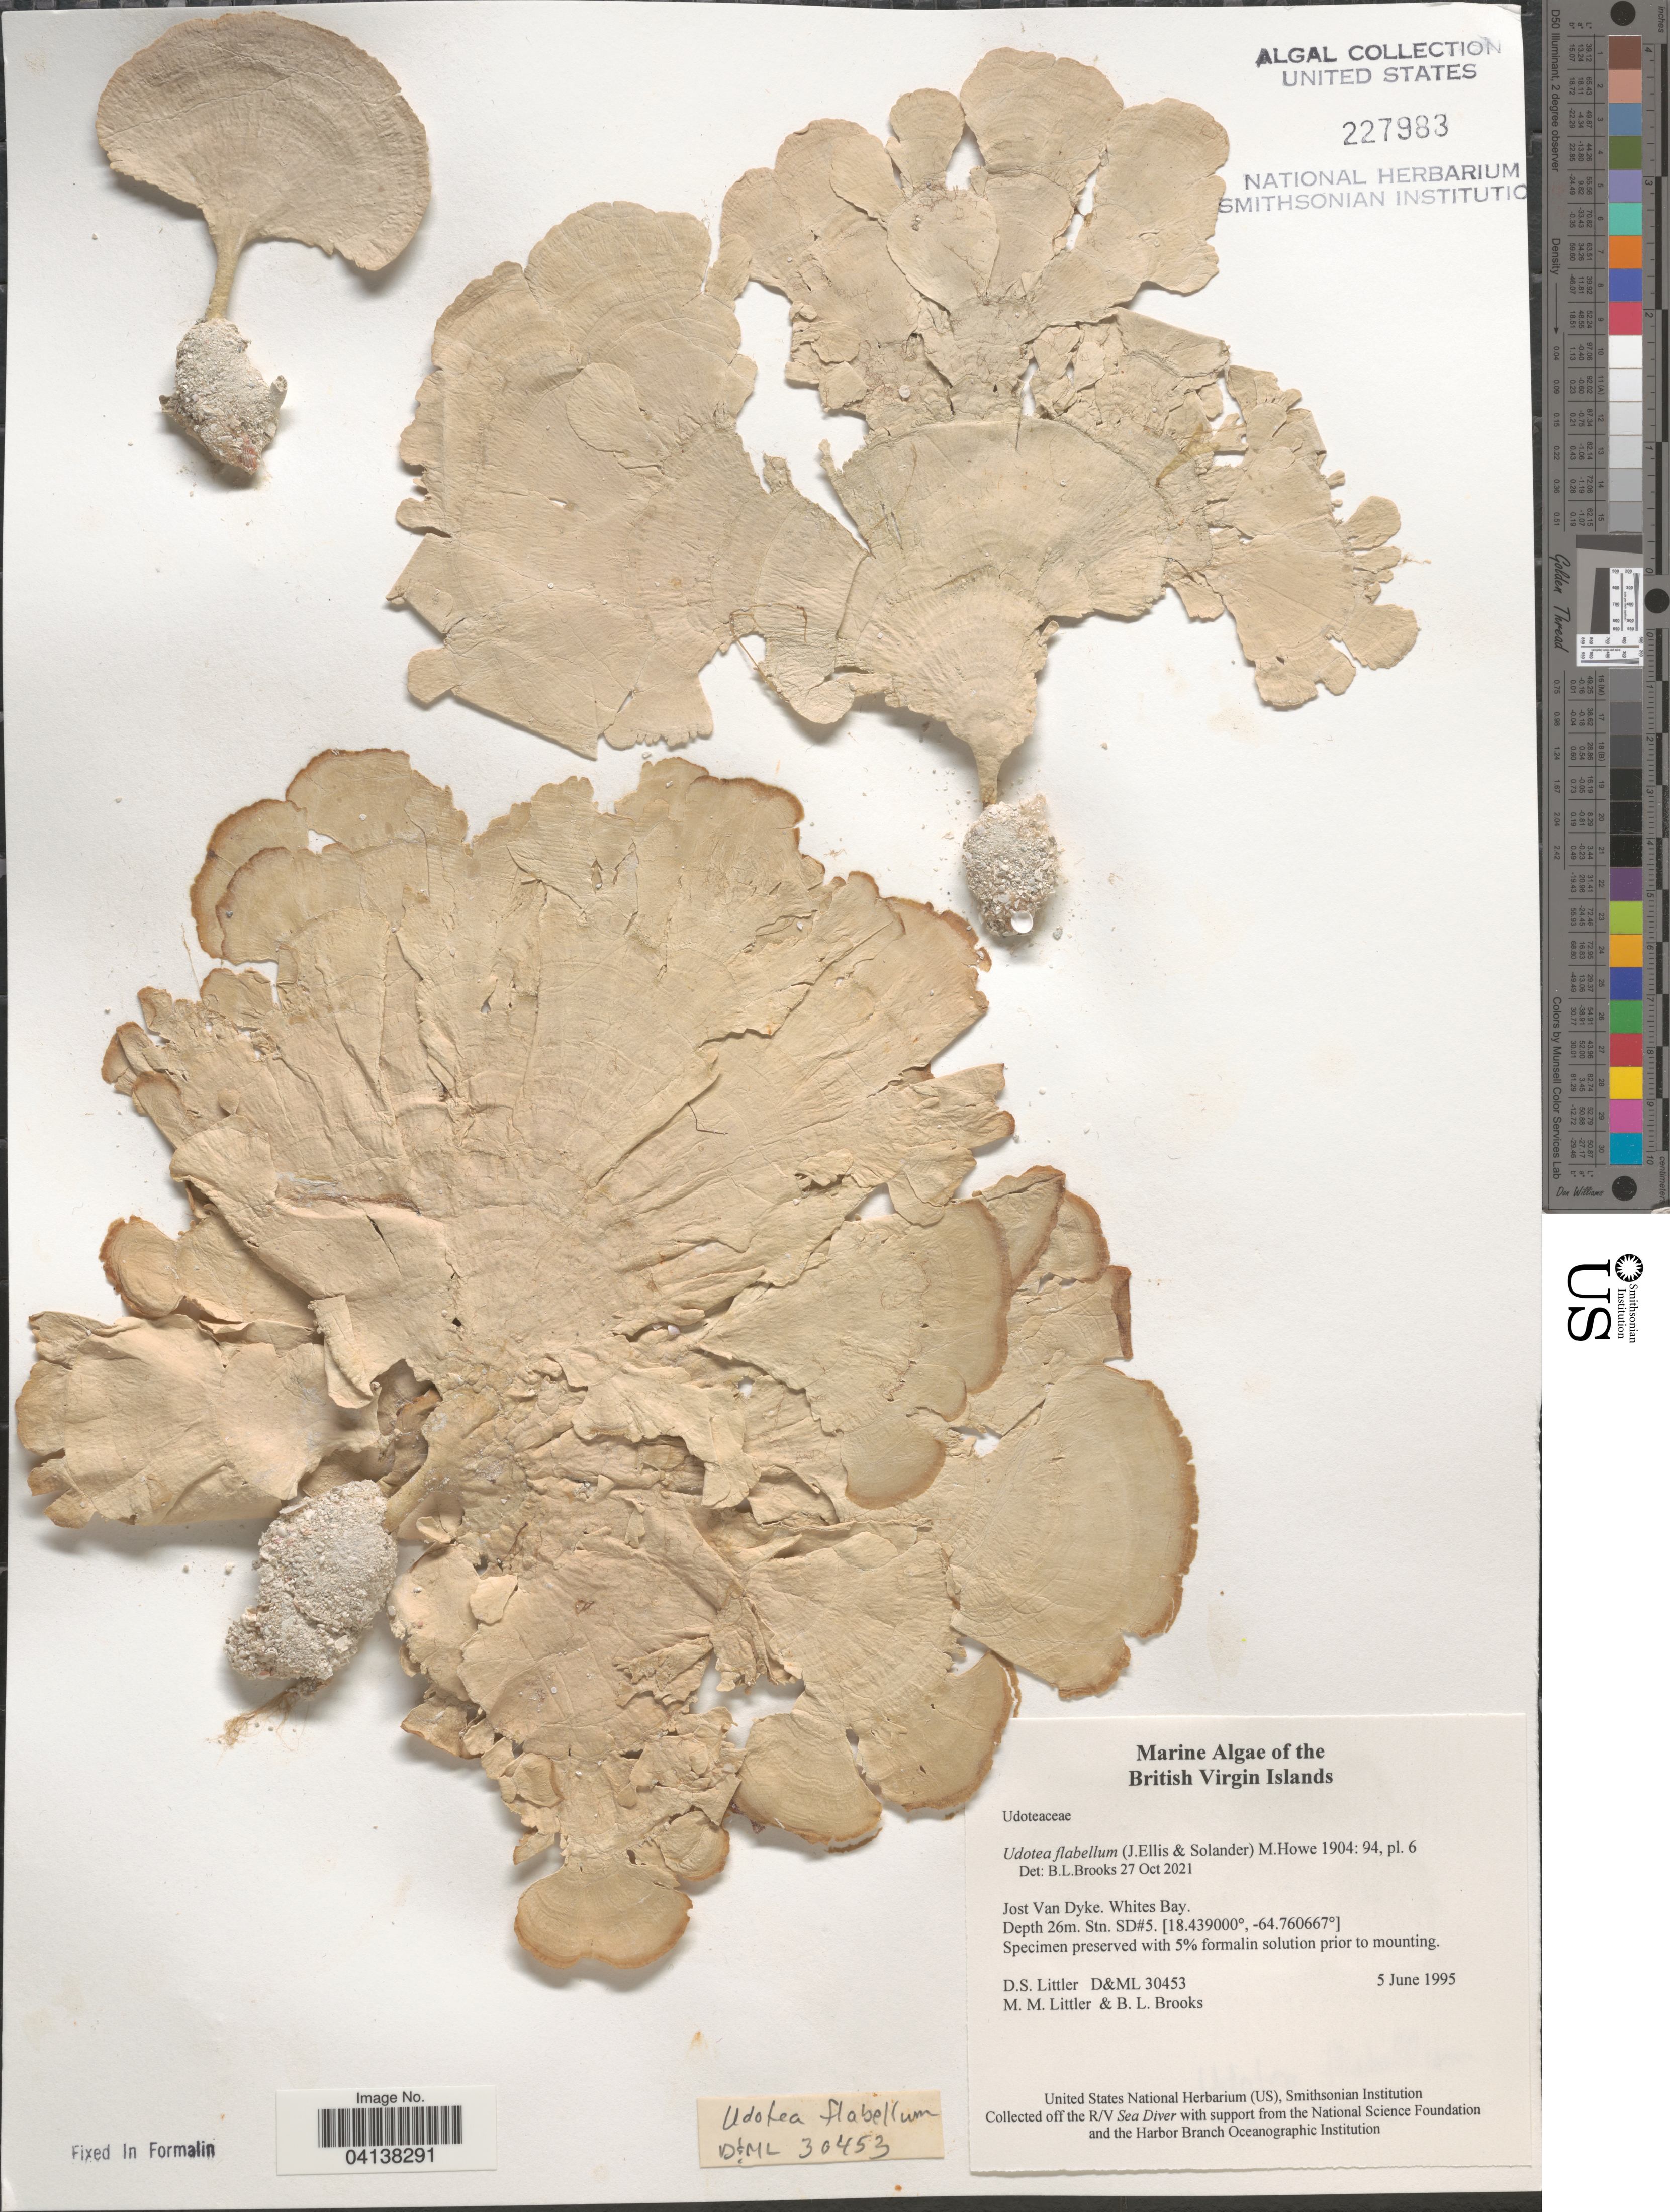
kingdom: Plantae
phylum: Chlorophyta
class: Ulvophyceae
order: Bryopsidales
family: Udoteaceae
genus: Udotea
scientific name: Udotea flabellum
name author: (J. Ellis & Sol.) M. Howe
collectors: D. S. Littler & B. Brooks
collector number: D&ML 30453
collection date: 1995-06-05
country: British Virgin Islands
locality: Jost Van Dyke. Whites Bay. Stn. SD#5.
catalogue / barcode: US 227983